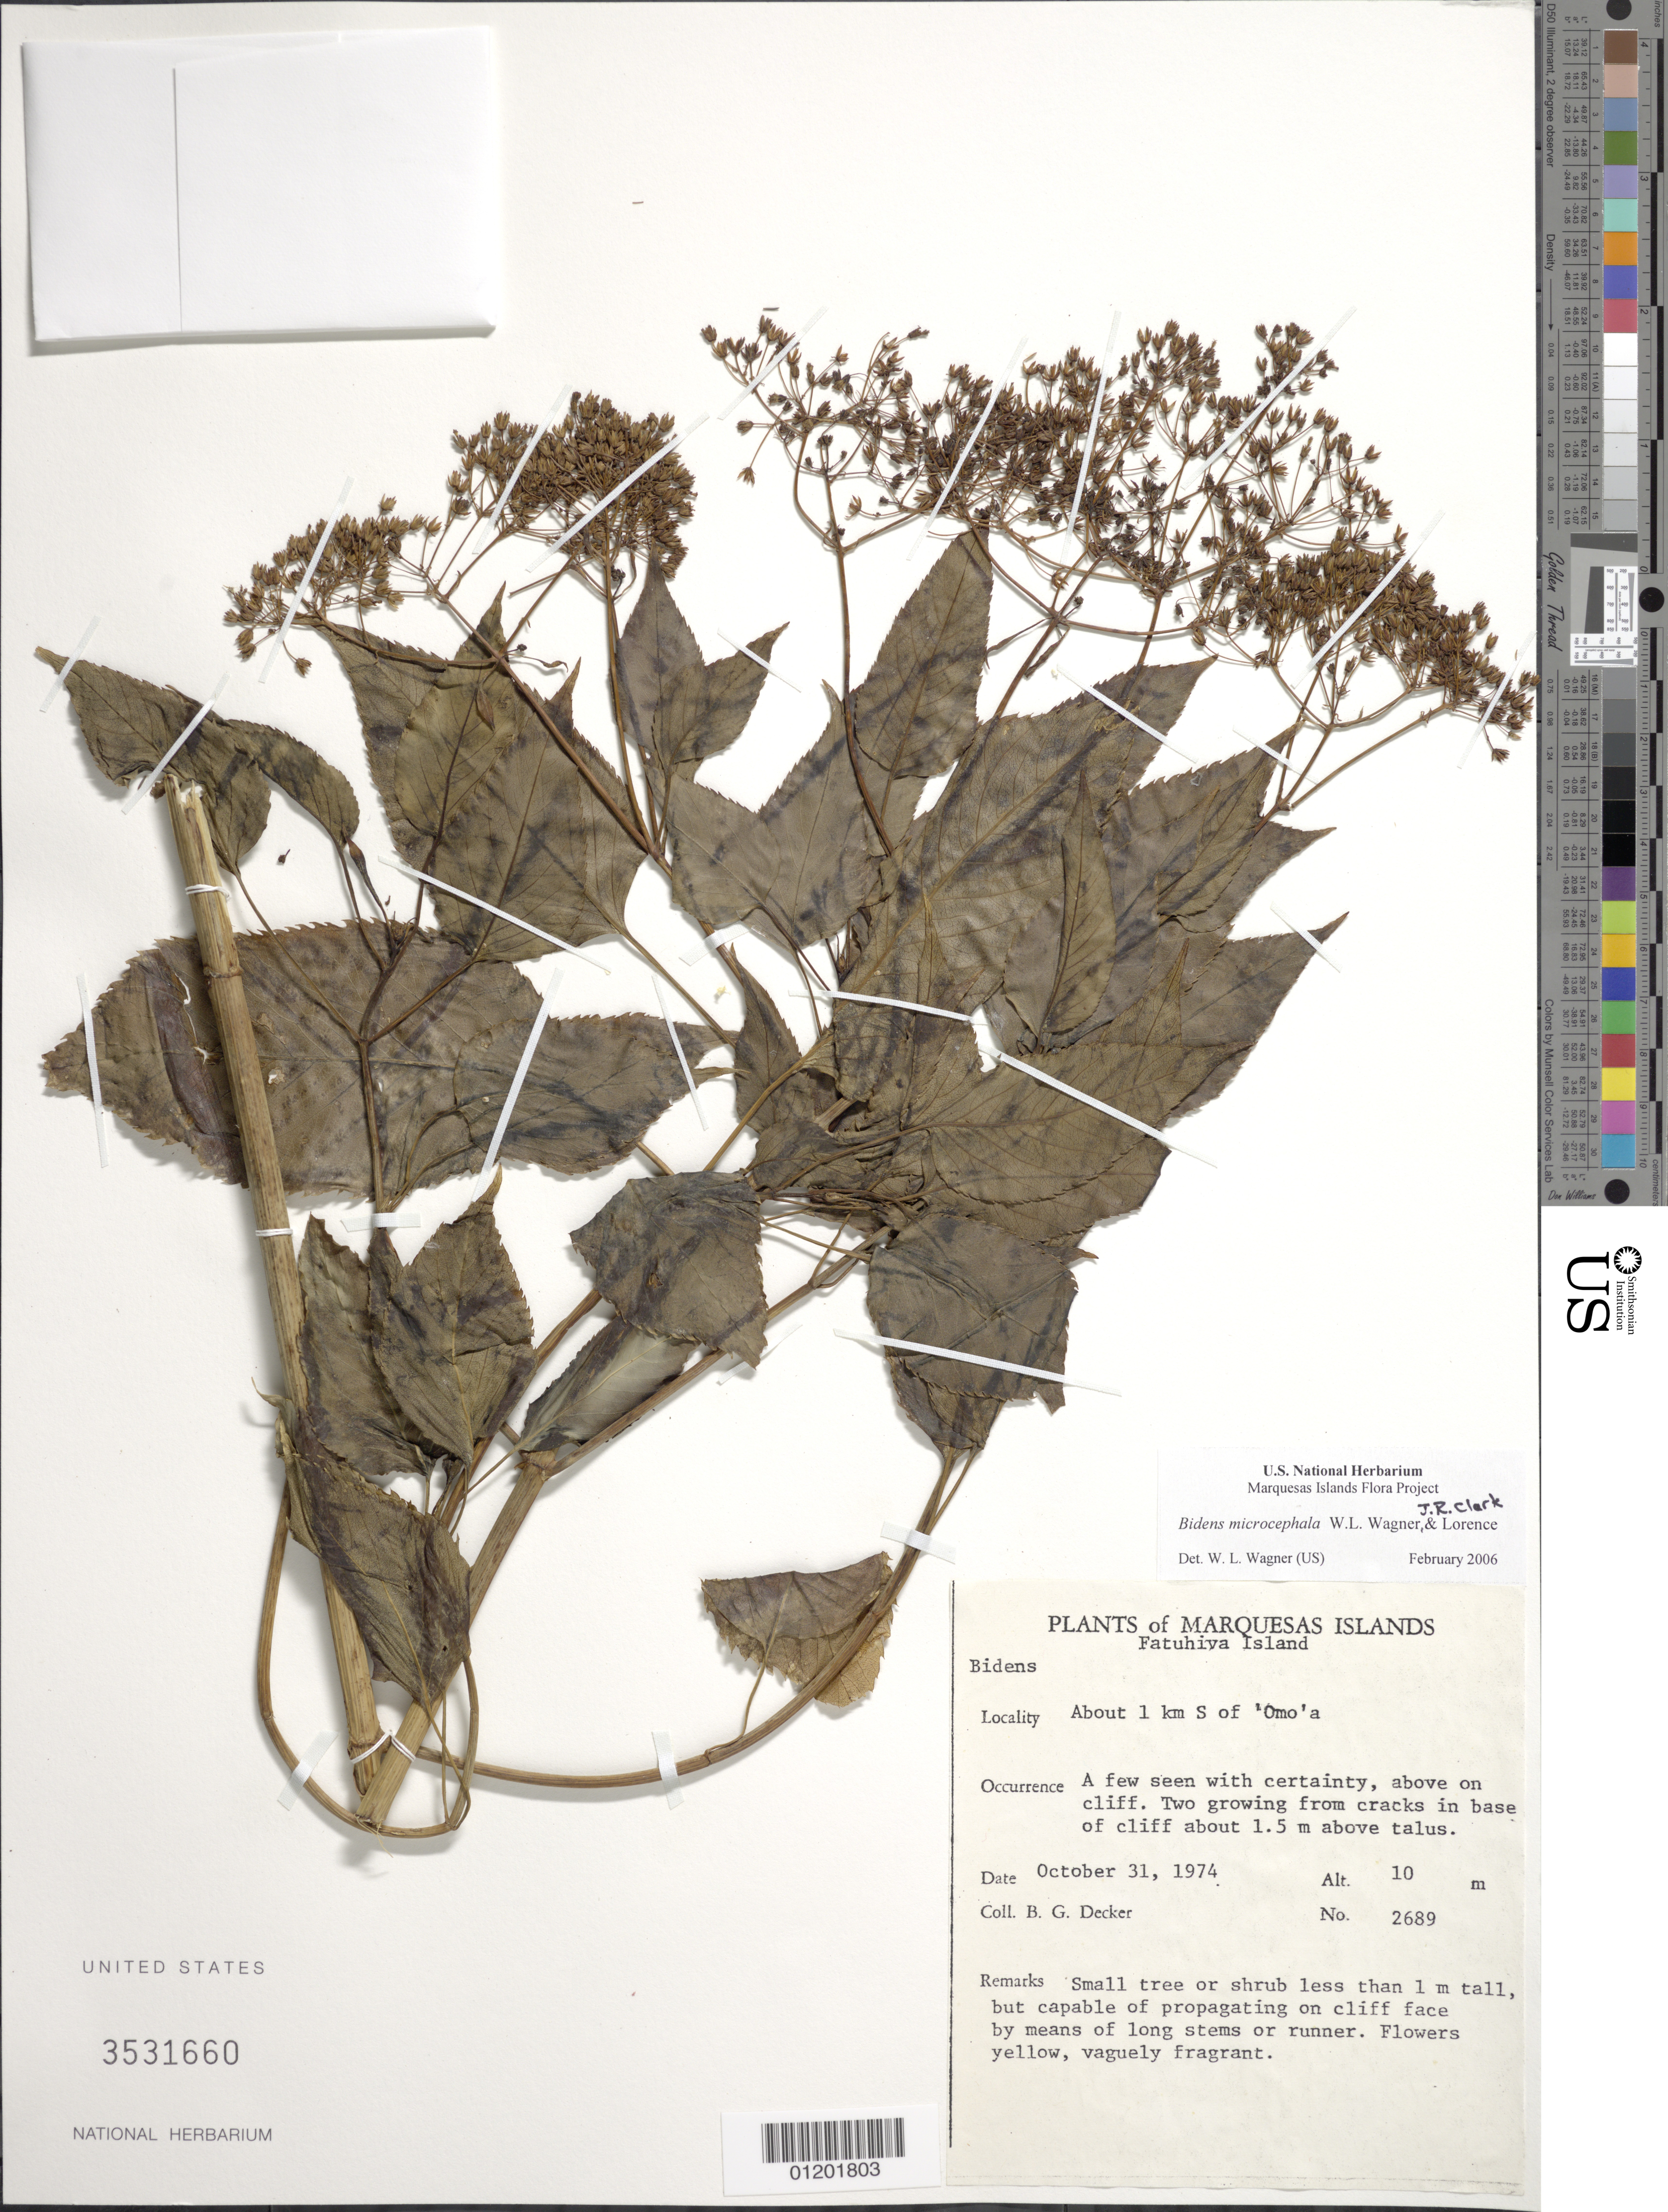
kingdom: Plantae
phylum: Tracheophyta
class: Magnoliopsida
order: Asterales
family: Asteraceae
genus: Bidens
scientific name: Bidens microcephala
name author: W.L. Wagner et al.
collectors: B. G. Decker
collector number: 2689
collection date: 1974-10-31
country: French Polynesia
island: Fatu Hiva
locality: About 1 km S of 'Omo'a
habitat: Cliff face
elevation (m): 10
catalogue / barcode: US 3531660